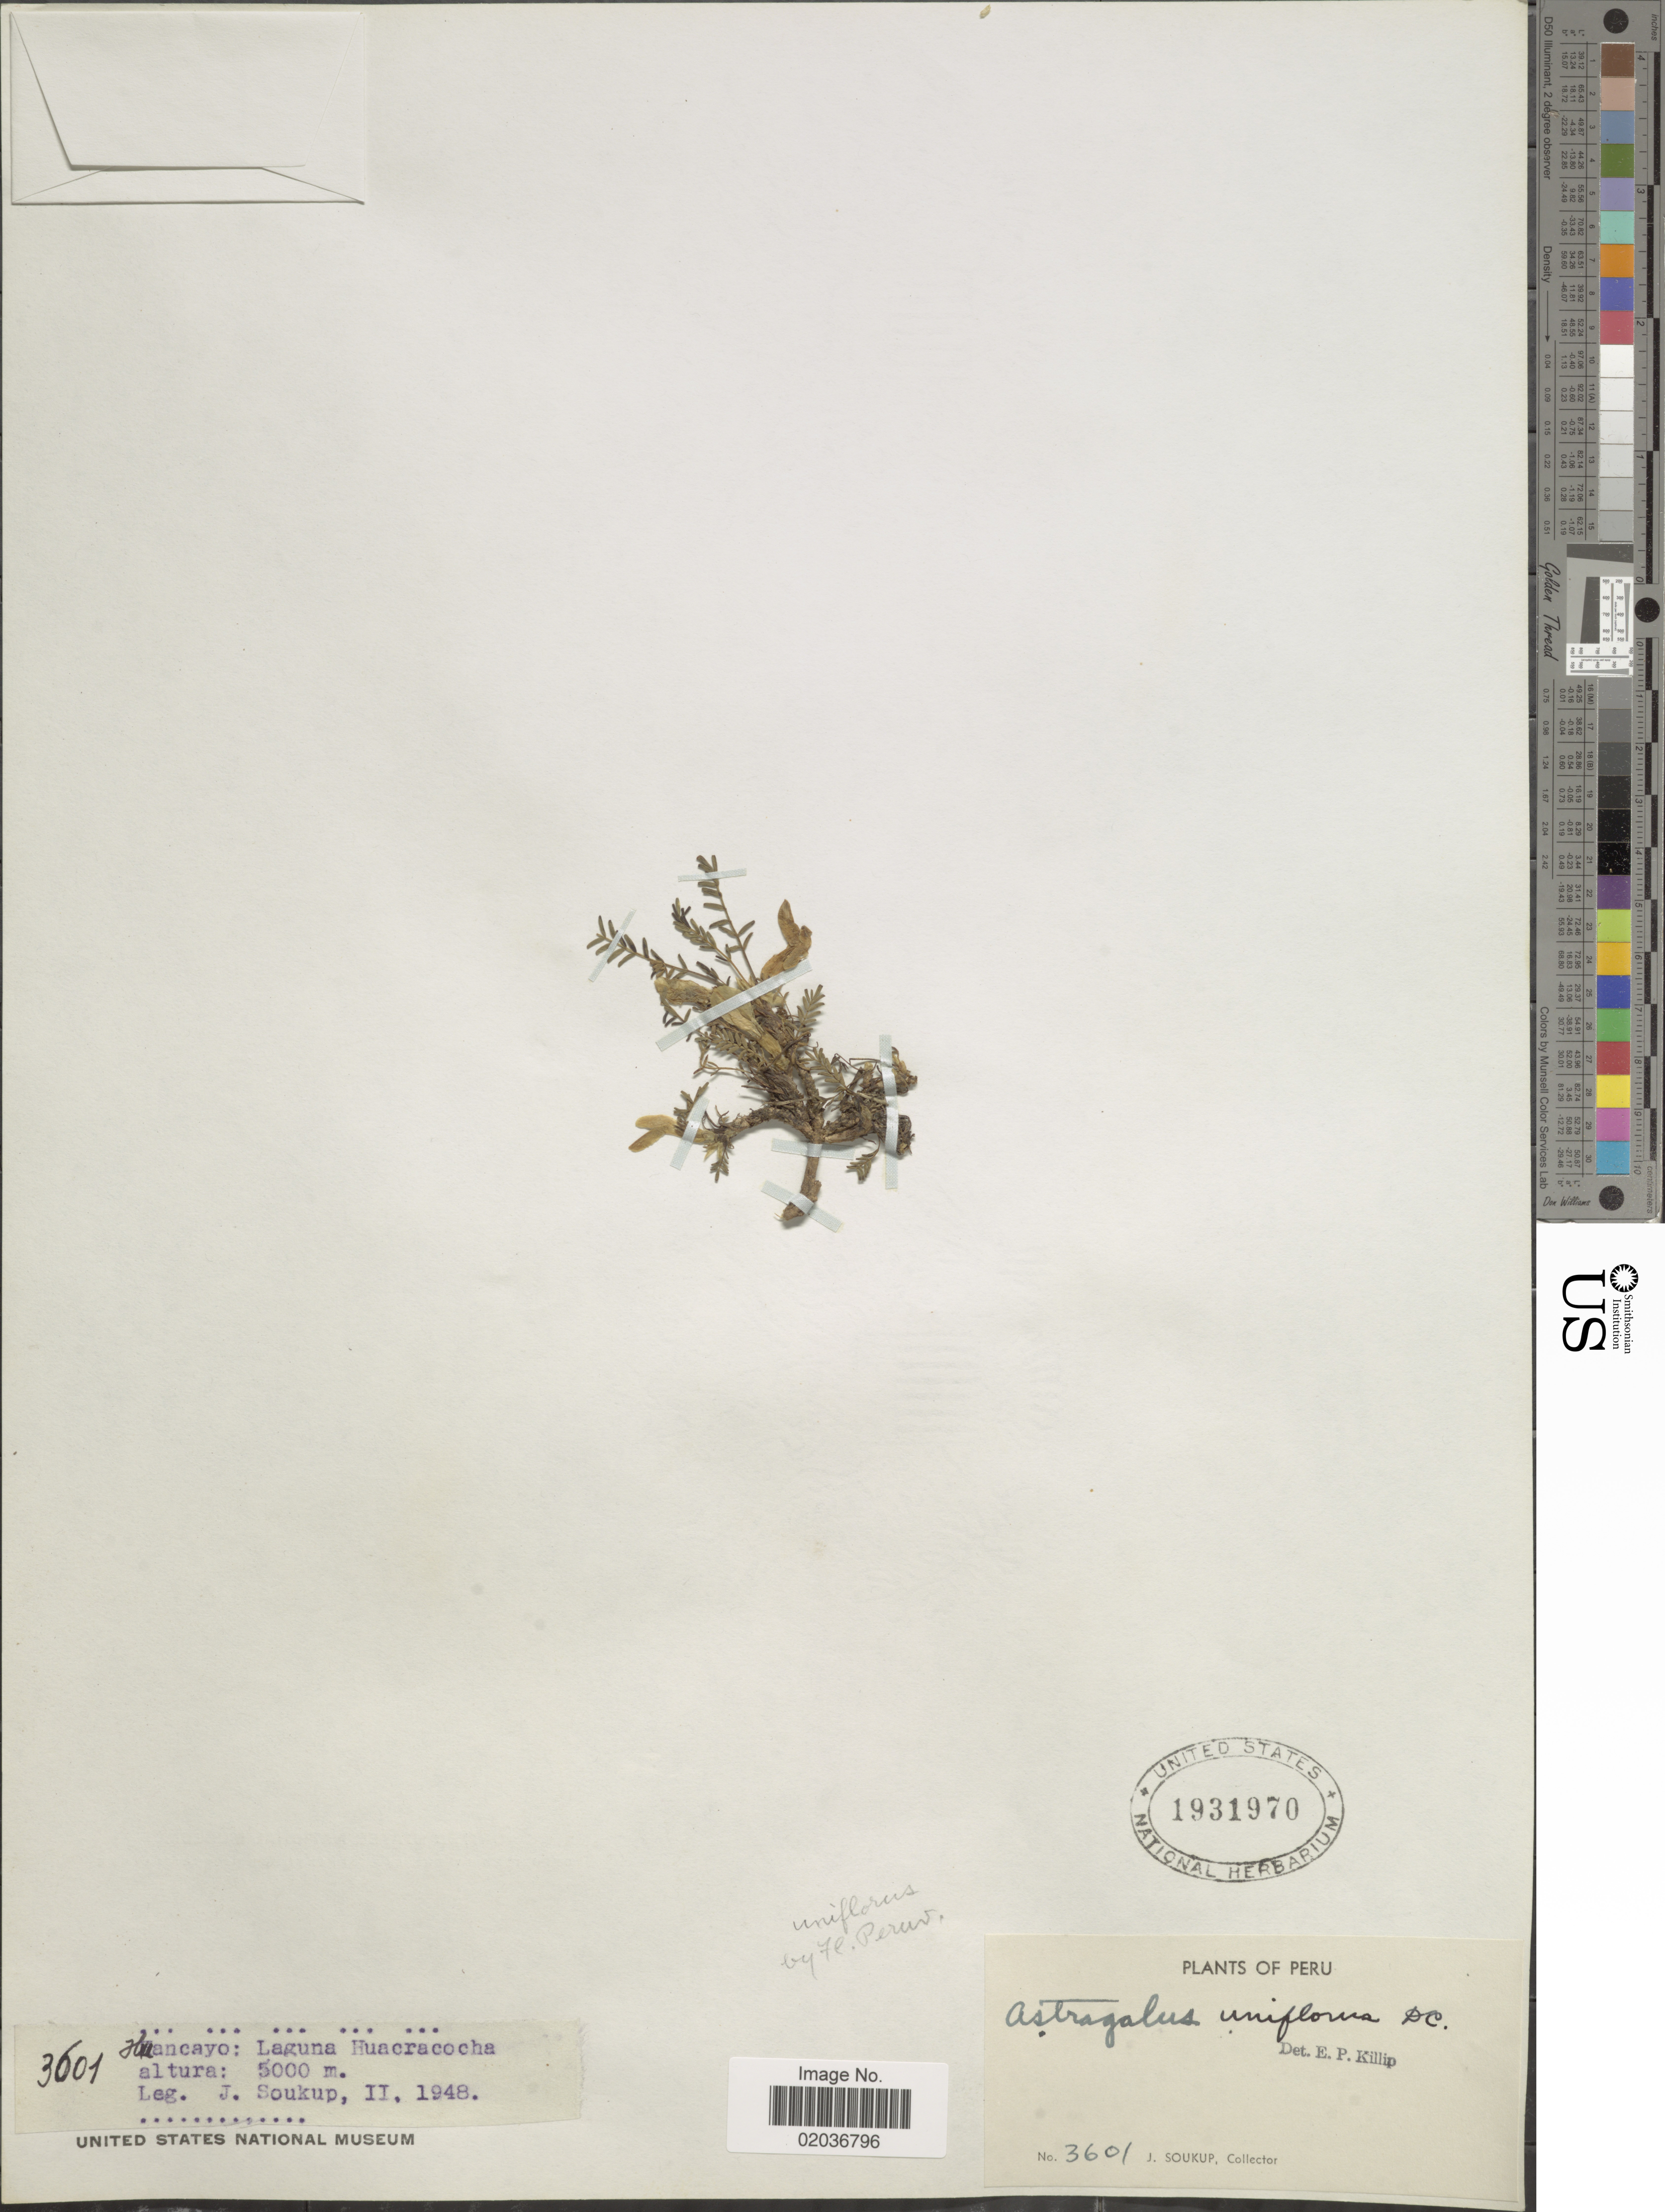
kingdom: Plantae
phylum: Tracheophyta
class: Magnoliopsida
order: Fabales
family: Fabaceae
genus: Astragalus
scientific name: Astragalus uniflorus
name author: DC.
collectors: J. Soukup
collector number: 3601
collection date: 1948-02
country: Peru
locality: Huancayo: Laguna Huacracocha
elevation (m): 5000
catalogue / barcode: US 1931970